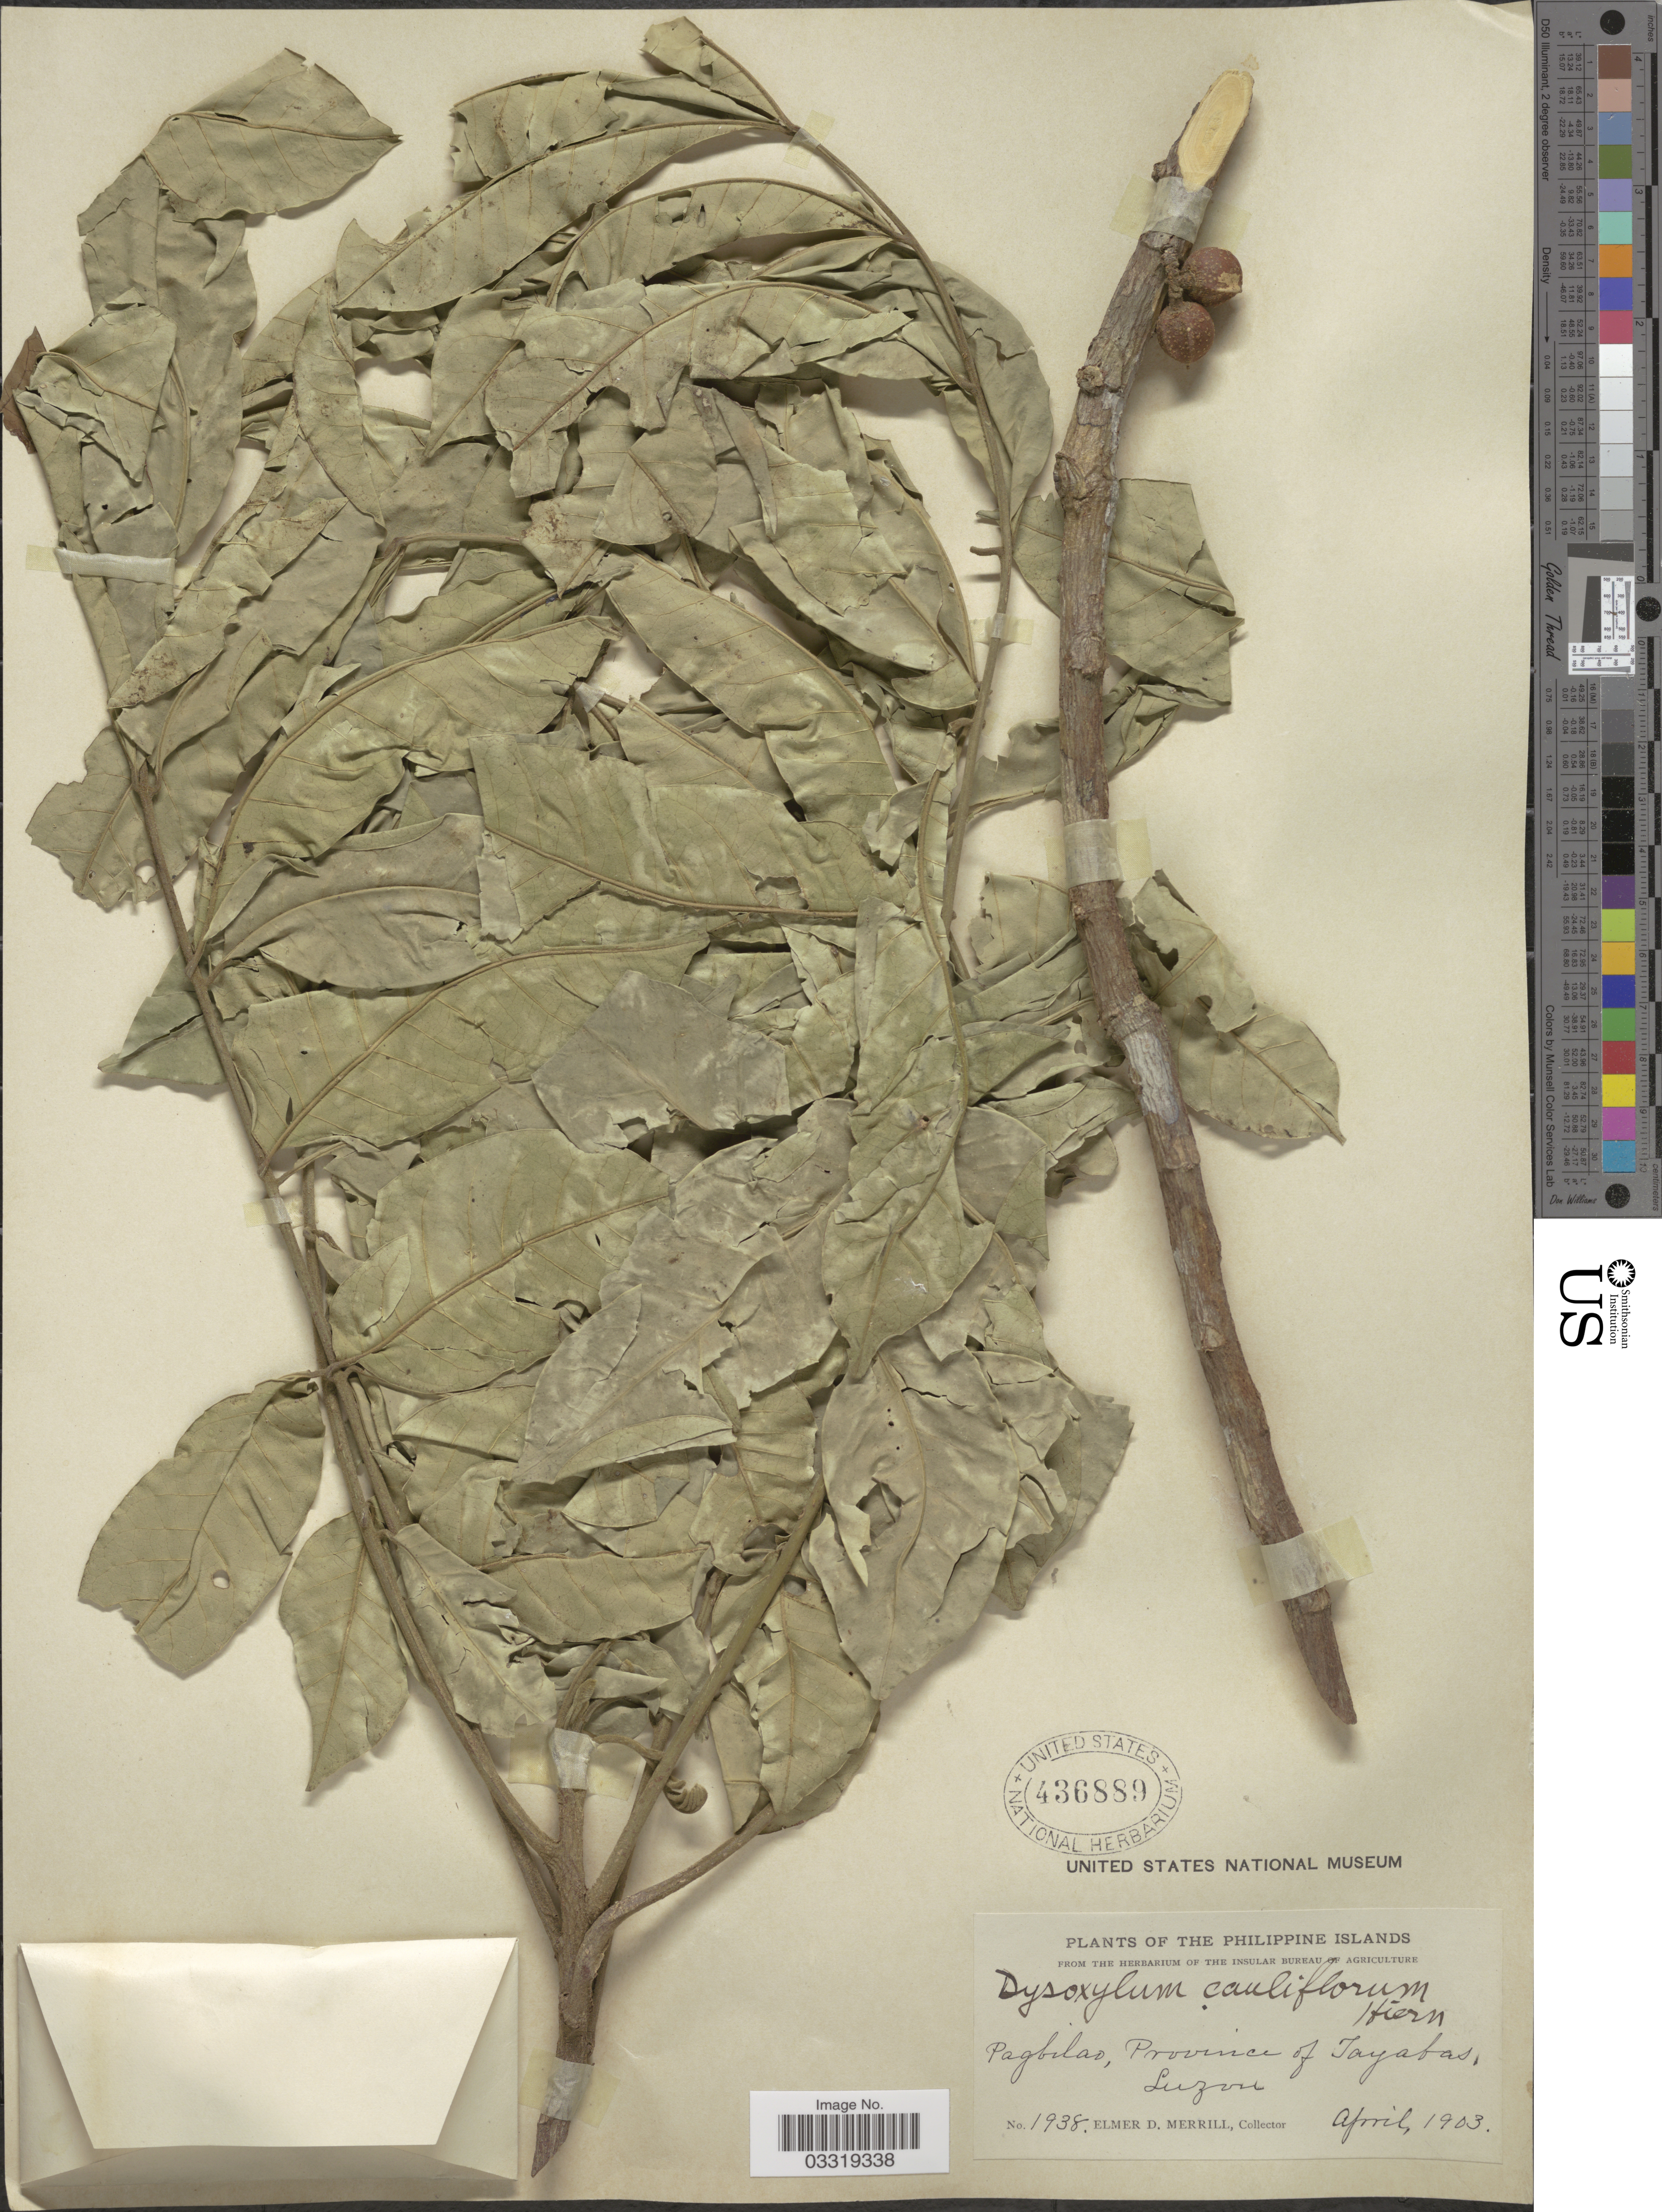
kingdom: Plantae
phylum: Tracheophyta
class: Magnoliopsida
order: Sapindales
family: Meliaceae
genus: Epicharis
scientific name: Epicharis cumingiana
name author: (C. DC.) Harms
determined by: Strong, Mark T., (BOT), Smithsonian Institution - National Museum of Natural History (UNITED STATES)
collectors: E. D. Merrill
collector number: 1938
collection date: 1903-04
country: Philippines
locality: Pagbilao, Province of Tayabas, Luzon.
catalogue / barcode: US 436889